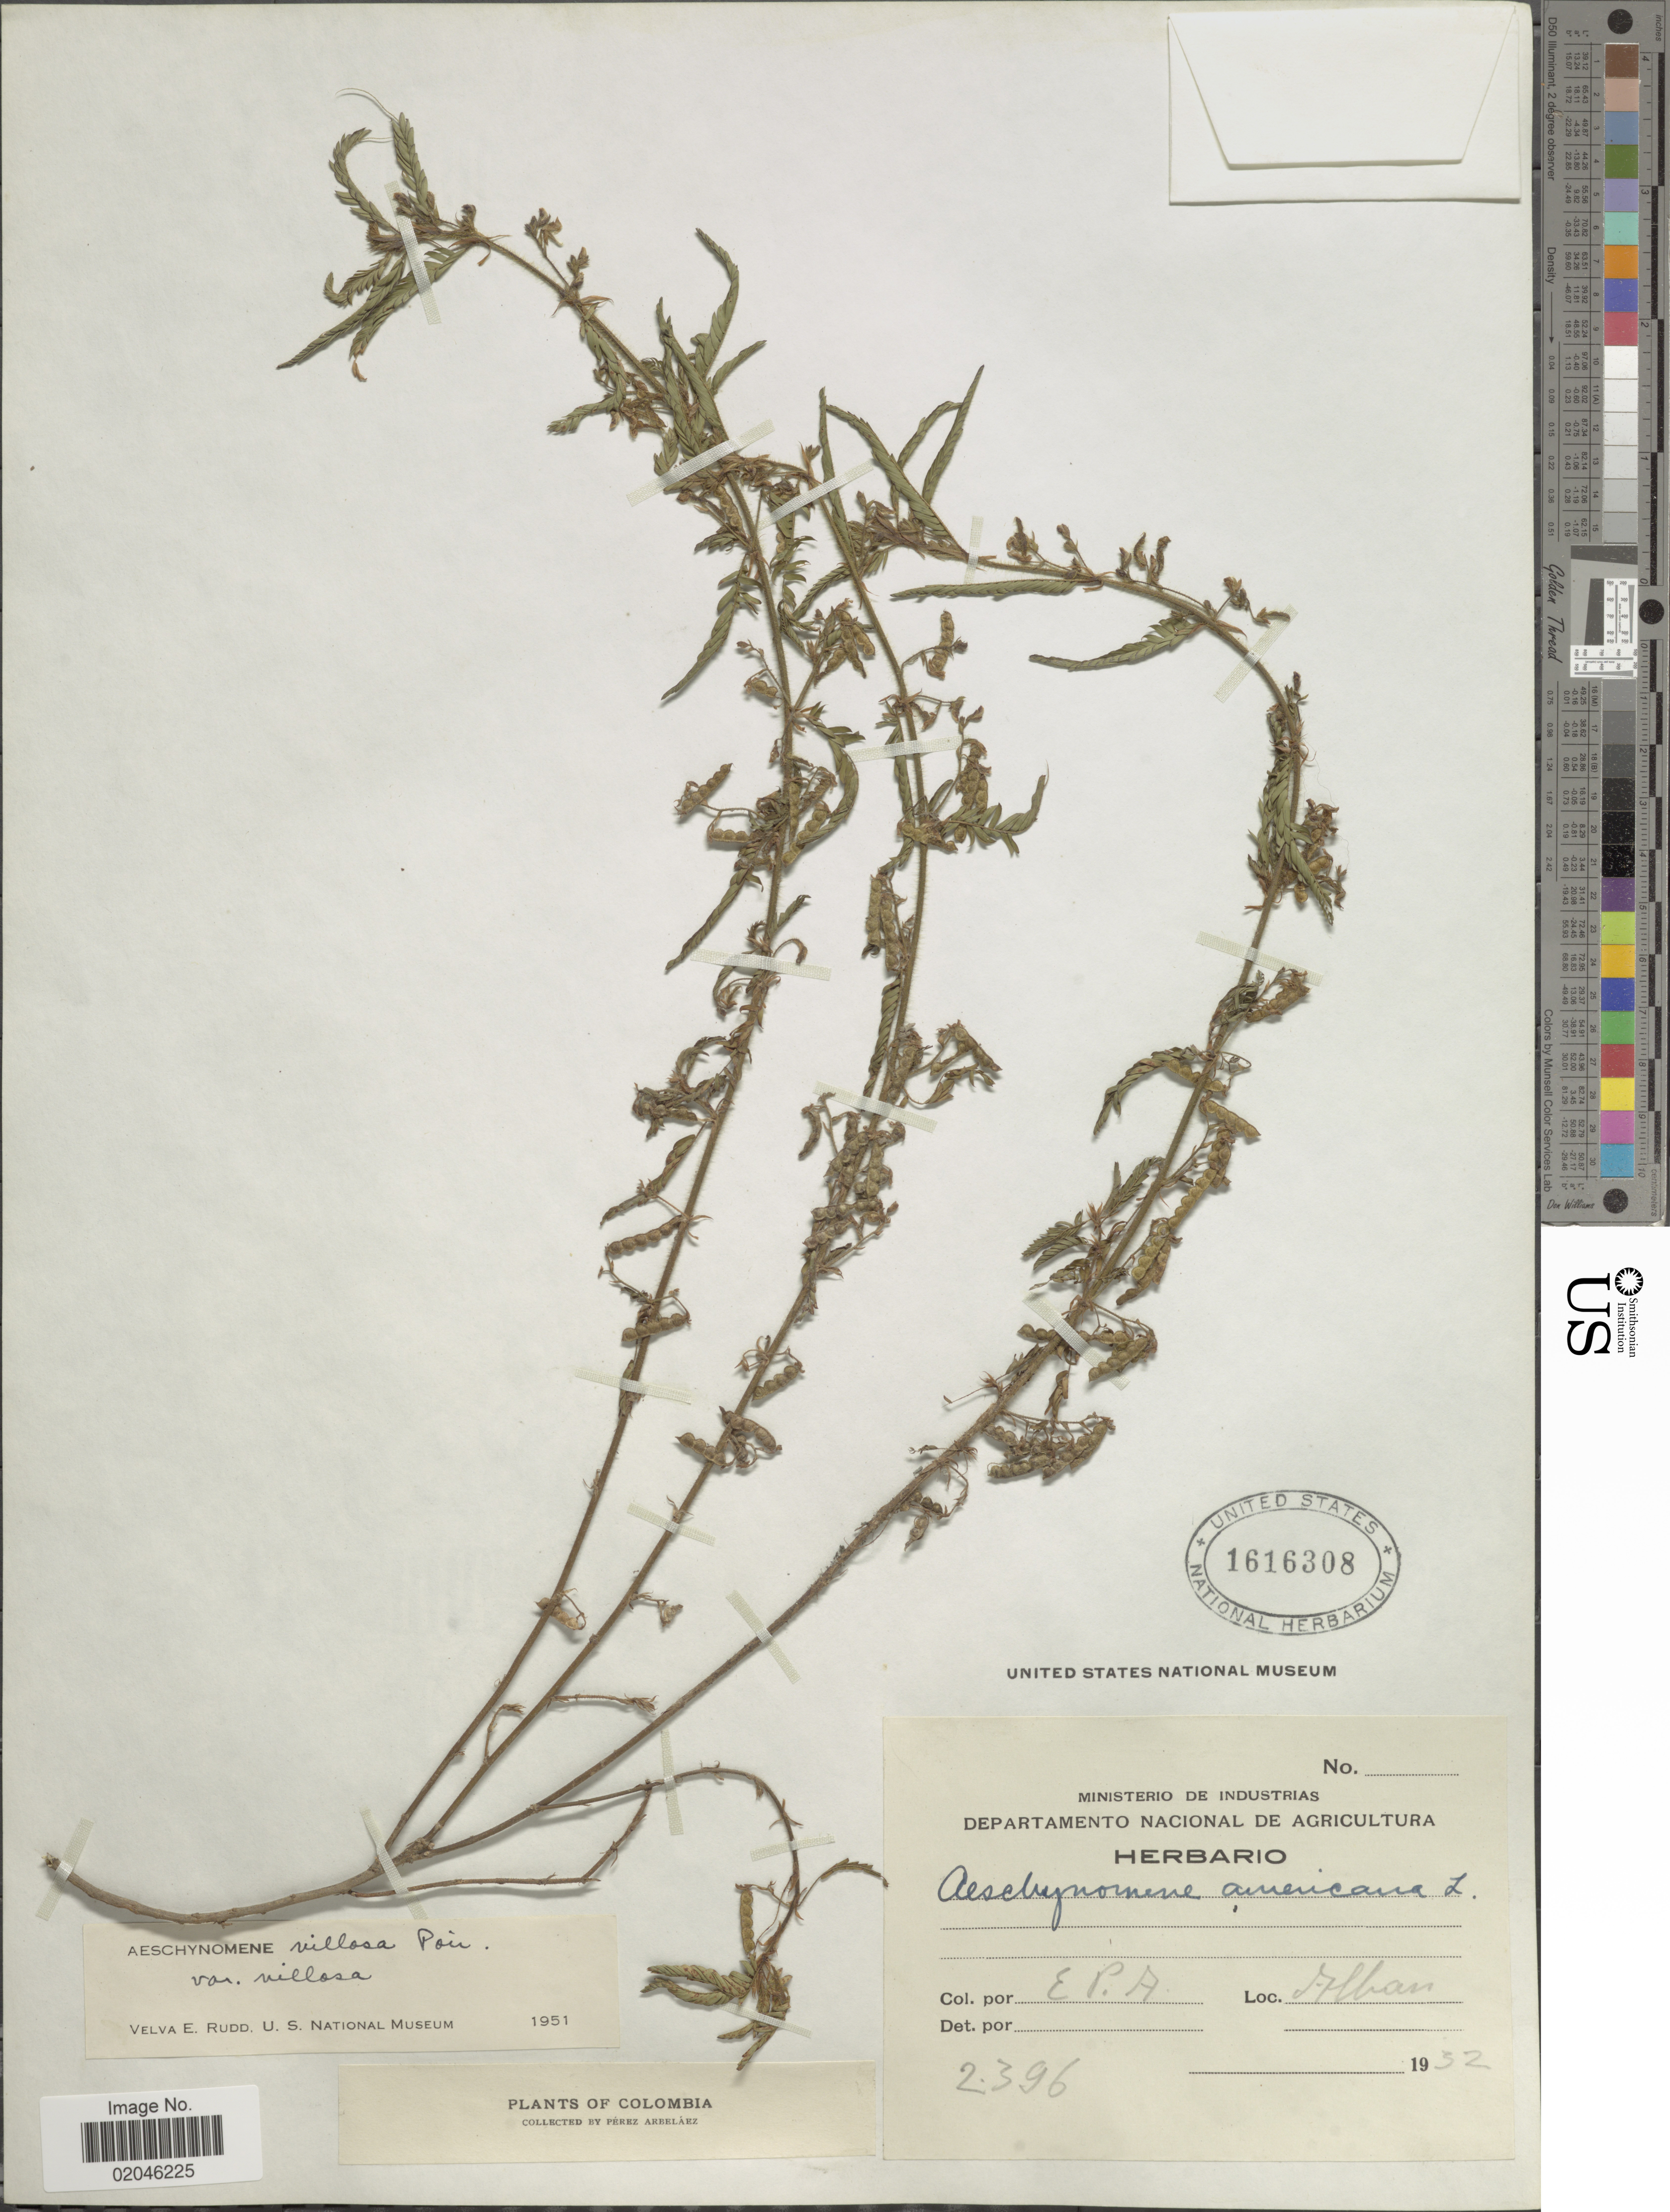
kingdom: Plantae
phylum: Tracheophyta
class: Magnoliopsida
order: Fabales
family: Fabaceae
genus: Aeschynomene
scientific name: Aeschynomene villosa var. villosa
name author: Poir.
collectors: E. Pérez Arbeláez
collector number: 2396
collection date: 1932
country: Colombia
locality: Alban.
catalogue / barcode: US 1616308